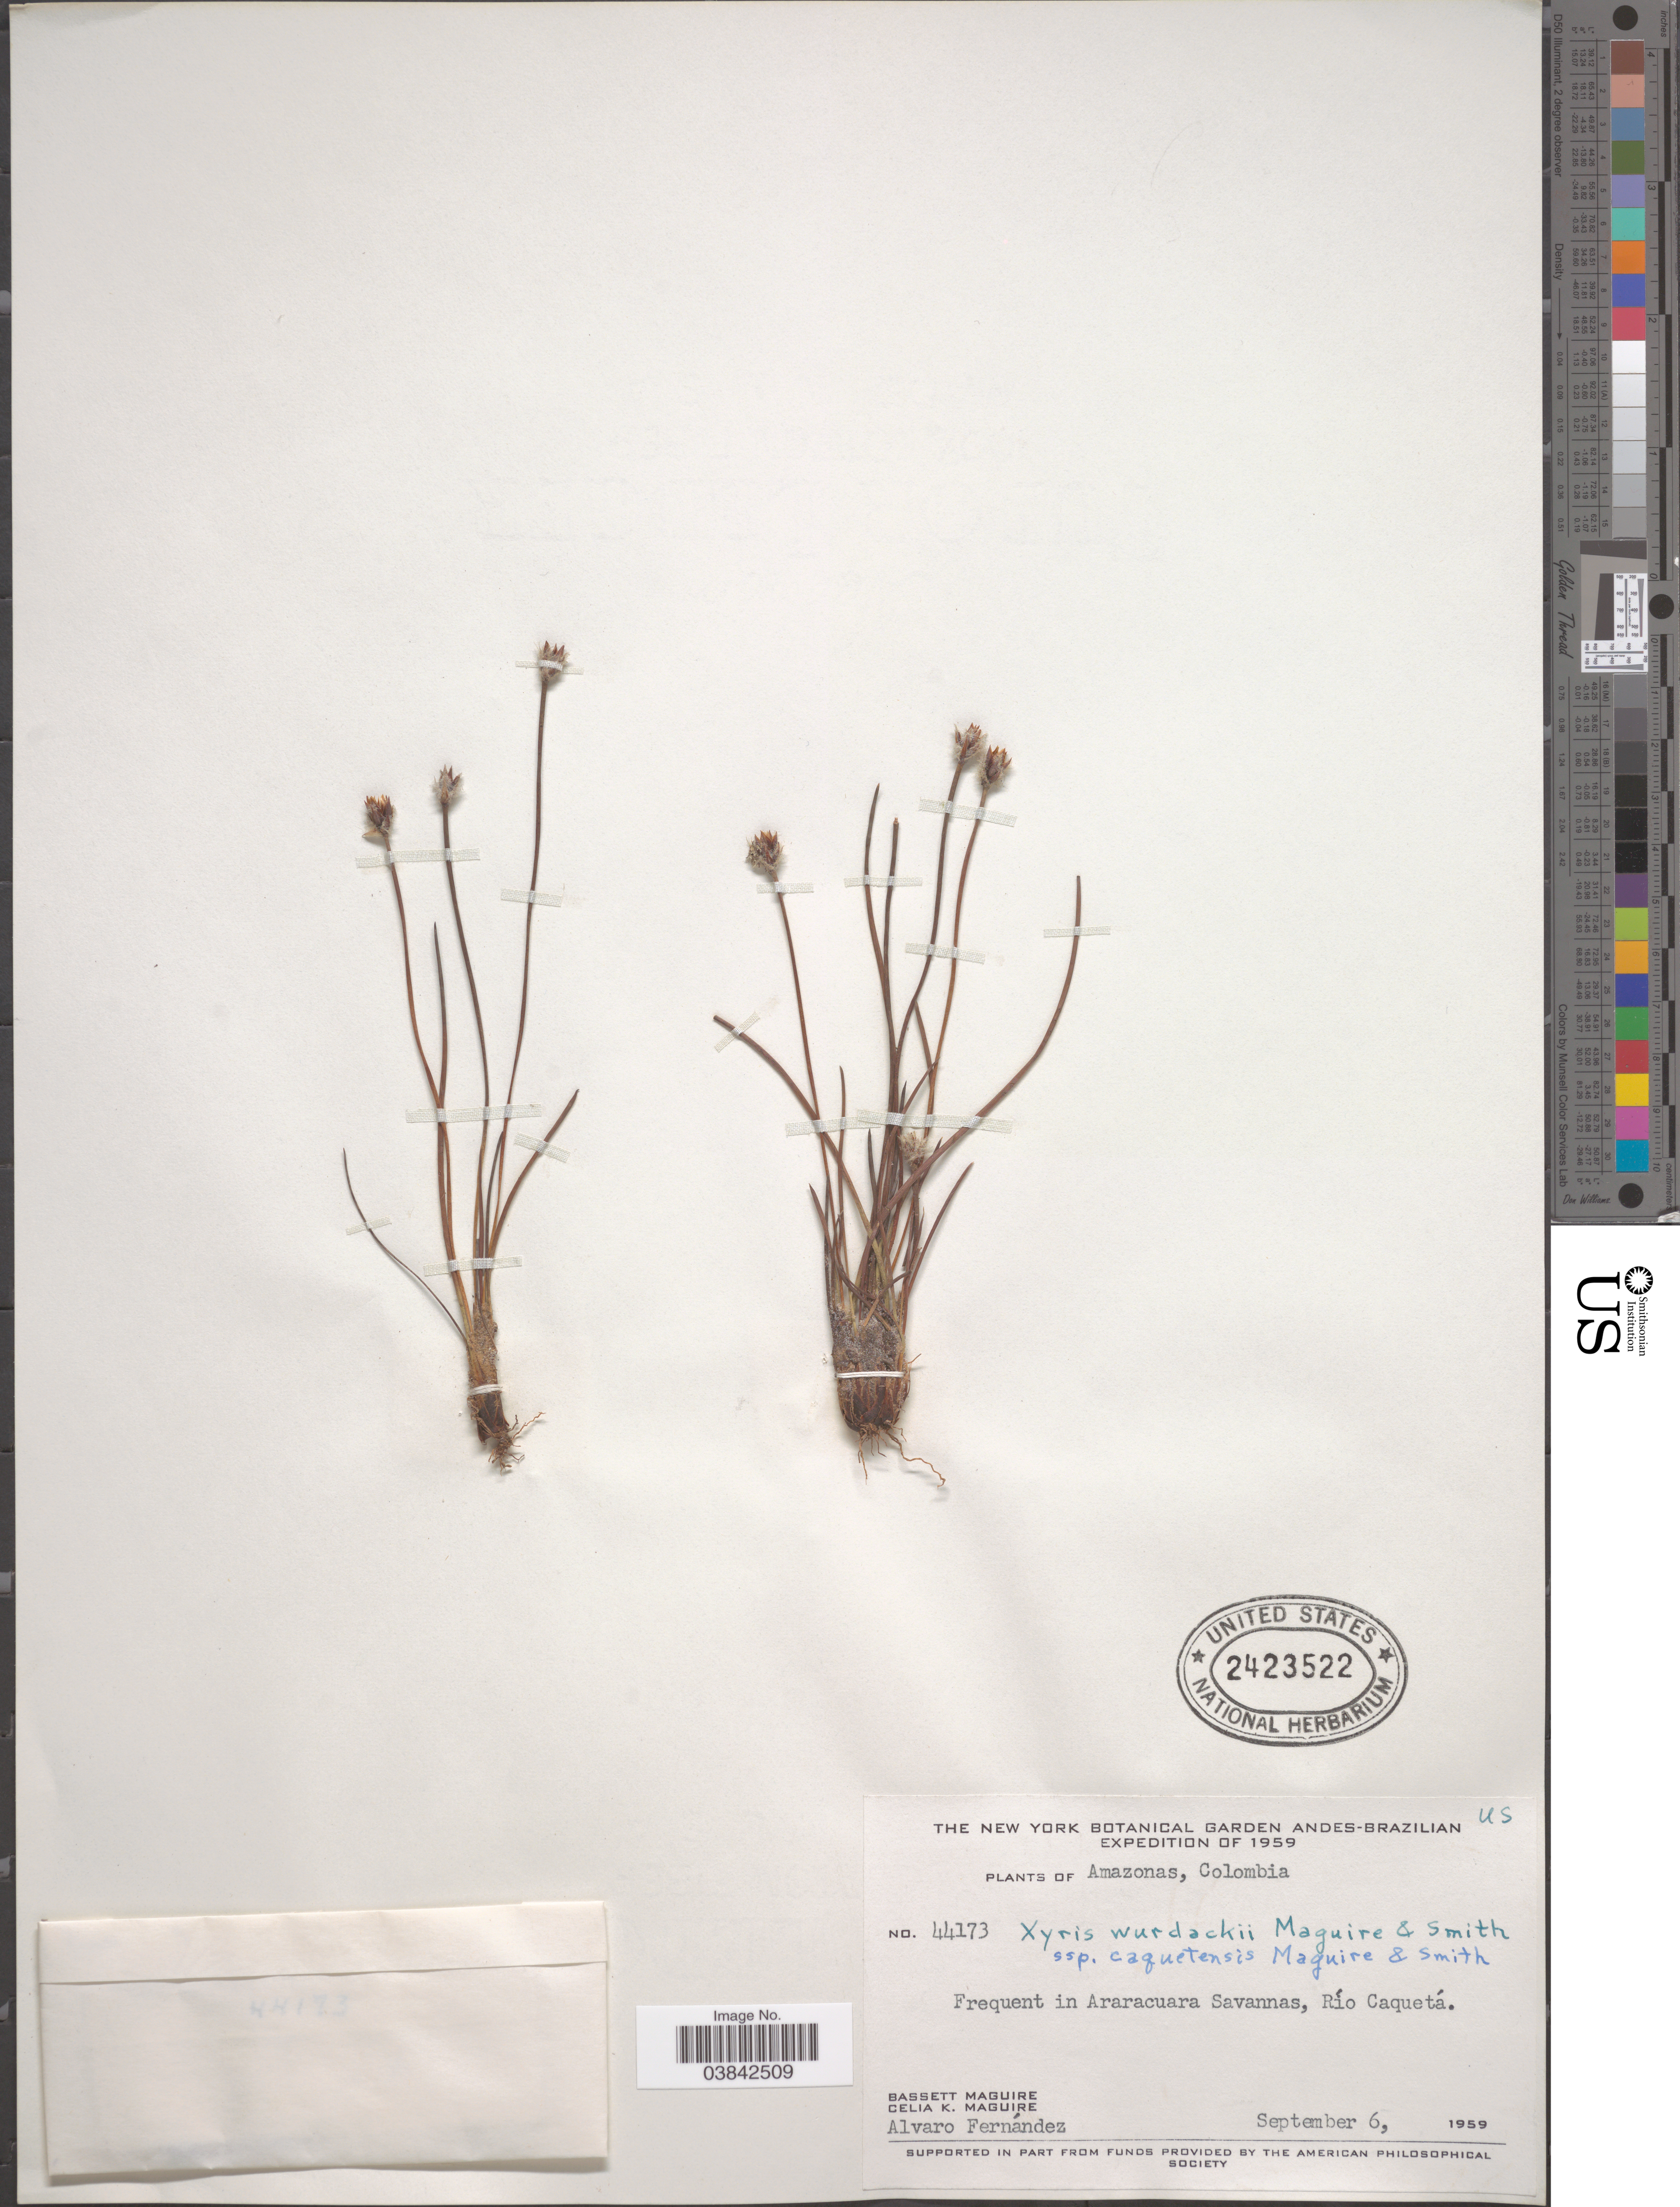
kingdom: Plantae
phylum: Tracheophyta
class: Liliopsida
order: Poales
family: Xyridaceae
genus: Xyris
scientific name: Xyris wurdackii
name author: Maguire & L.B. Sm.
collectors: B. Maguire, C. K. Maguire & A. Fernandez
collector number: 44173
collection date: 1959-09-06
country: Colombia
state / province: Amazônas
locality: In Araracuara Savannas, Río Caquetá.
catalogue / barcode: US 2423522